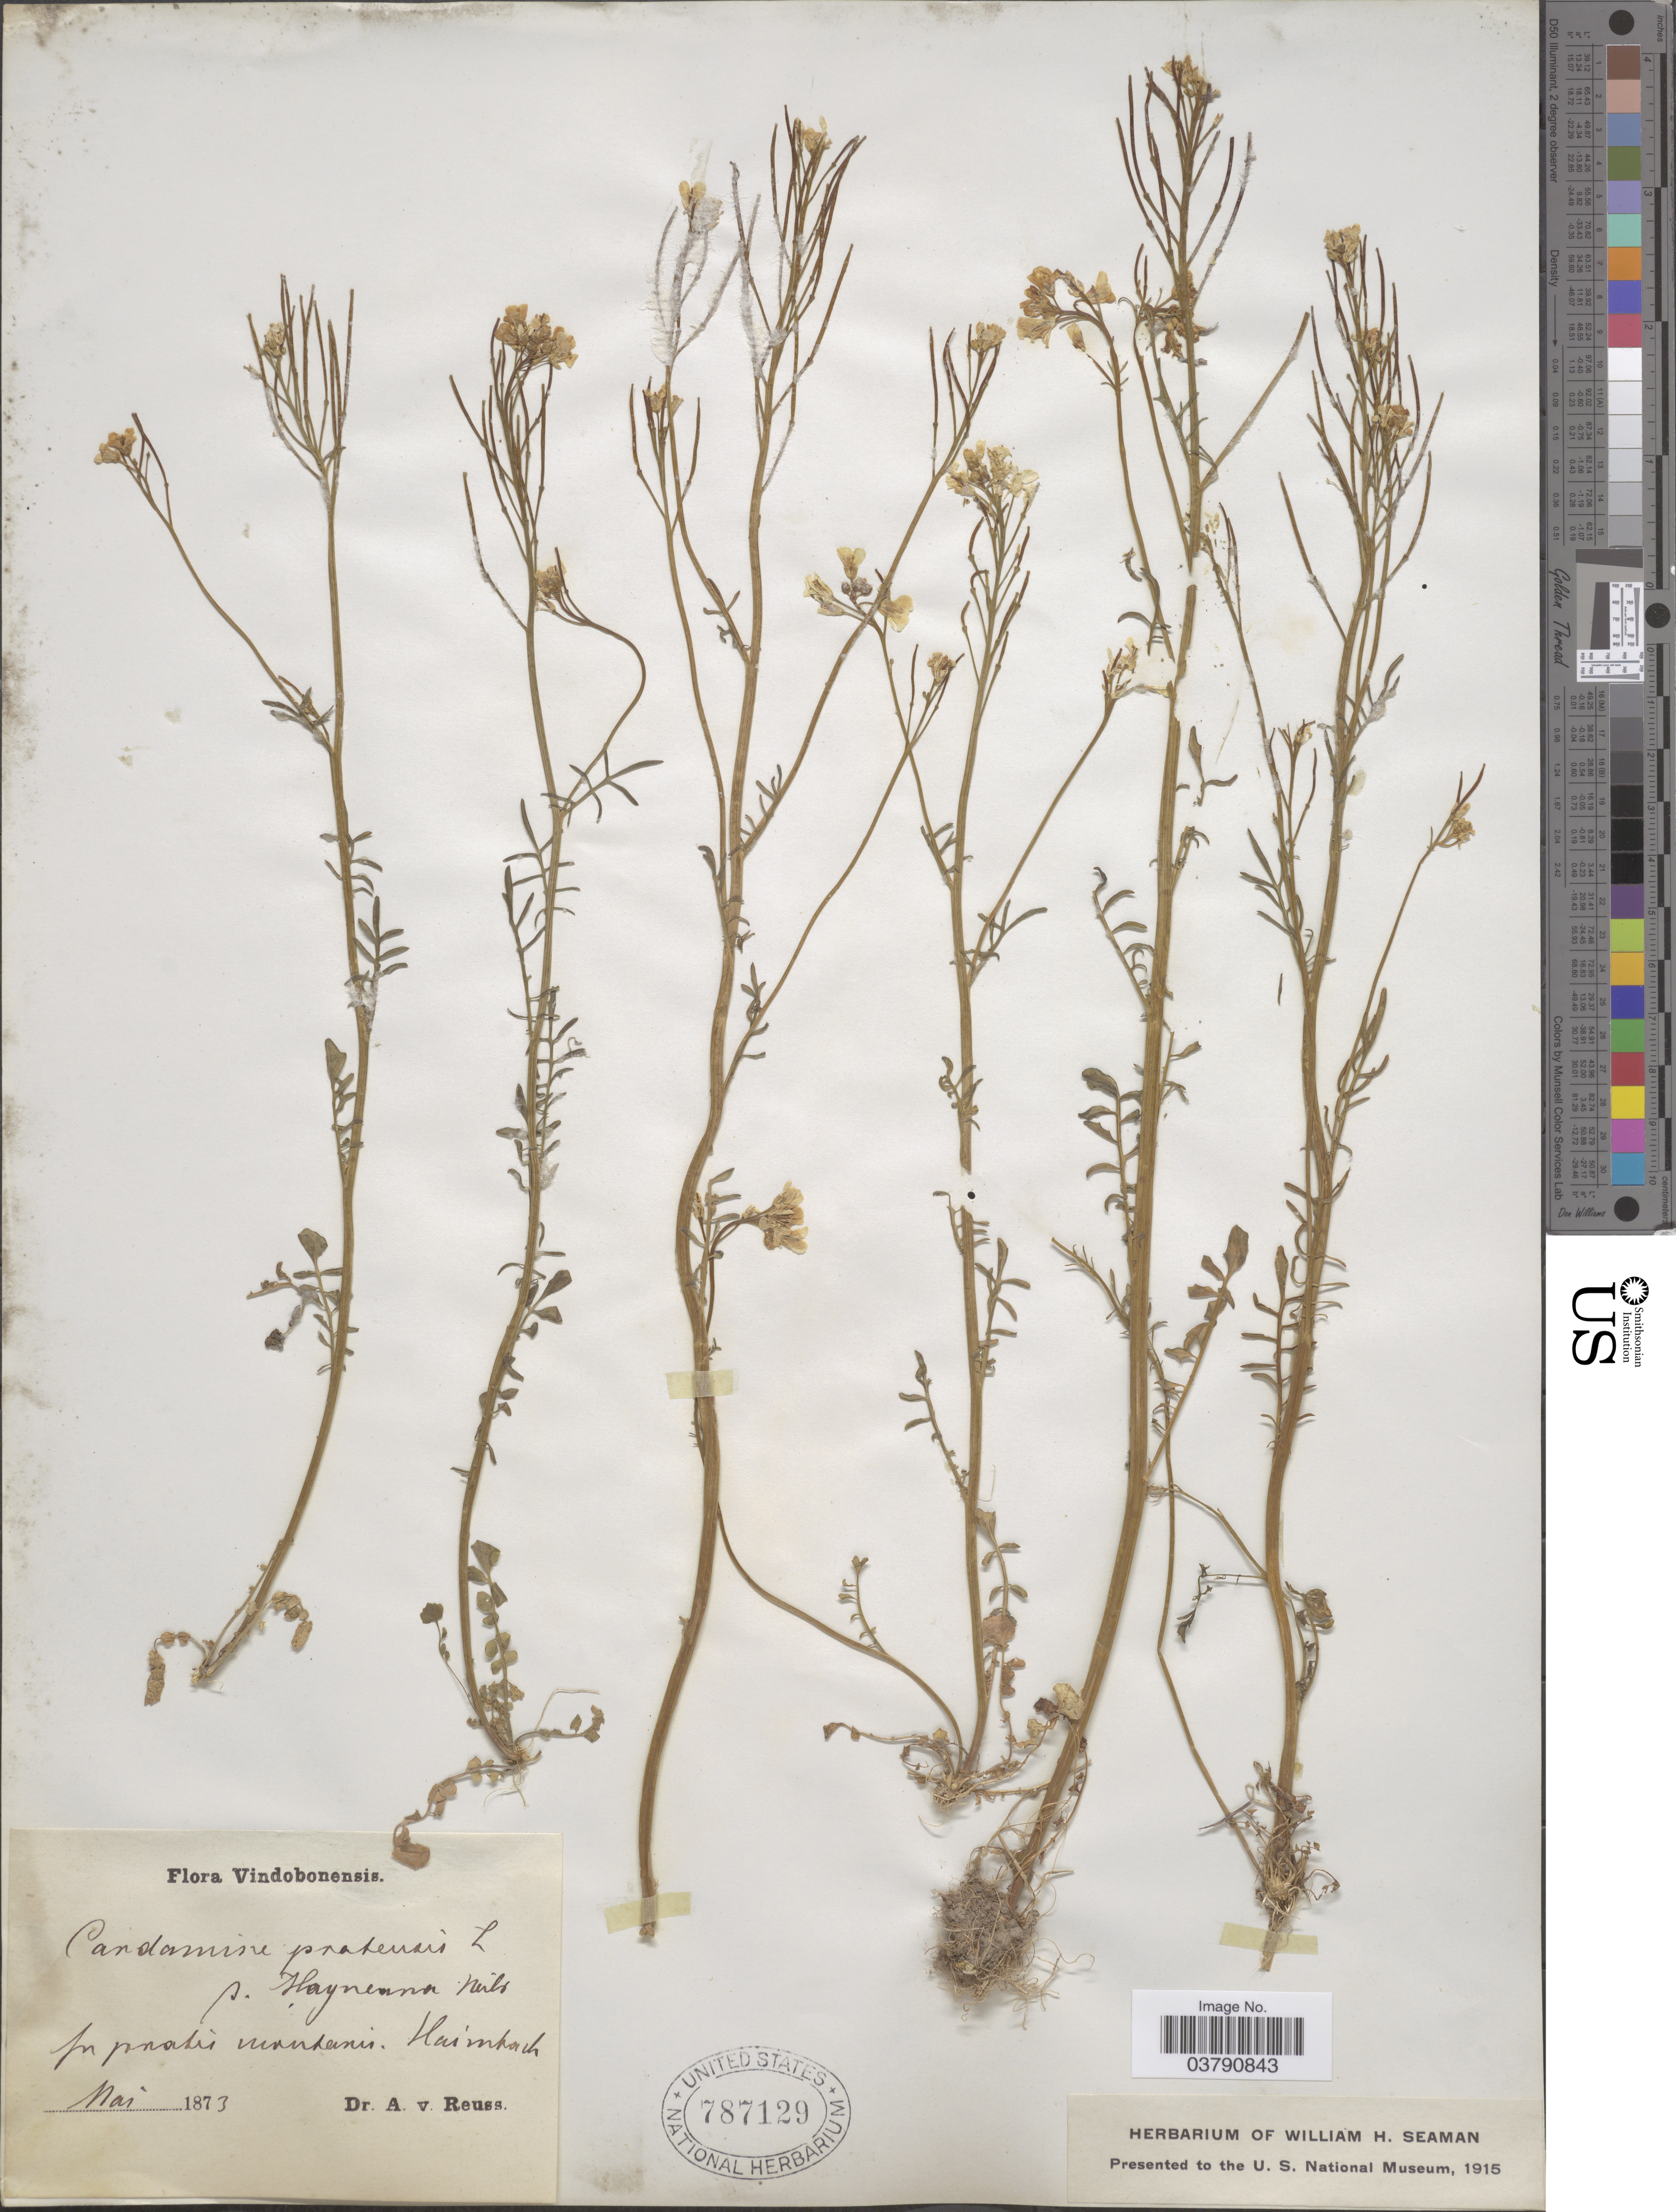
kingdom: Plantae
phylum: Tracheophyta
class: Magnoliopsida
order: Brassicales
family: Brassicaceae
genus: Cardamine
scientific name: Cardamine pratensis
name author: L.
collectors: A. Reuss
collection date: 1873-05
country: Austria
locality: Vindobonensis. In jonalis [interpreted] mankanis. Haimkach [interpreted].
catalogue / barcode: US 787129